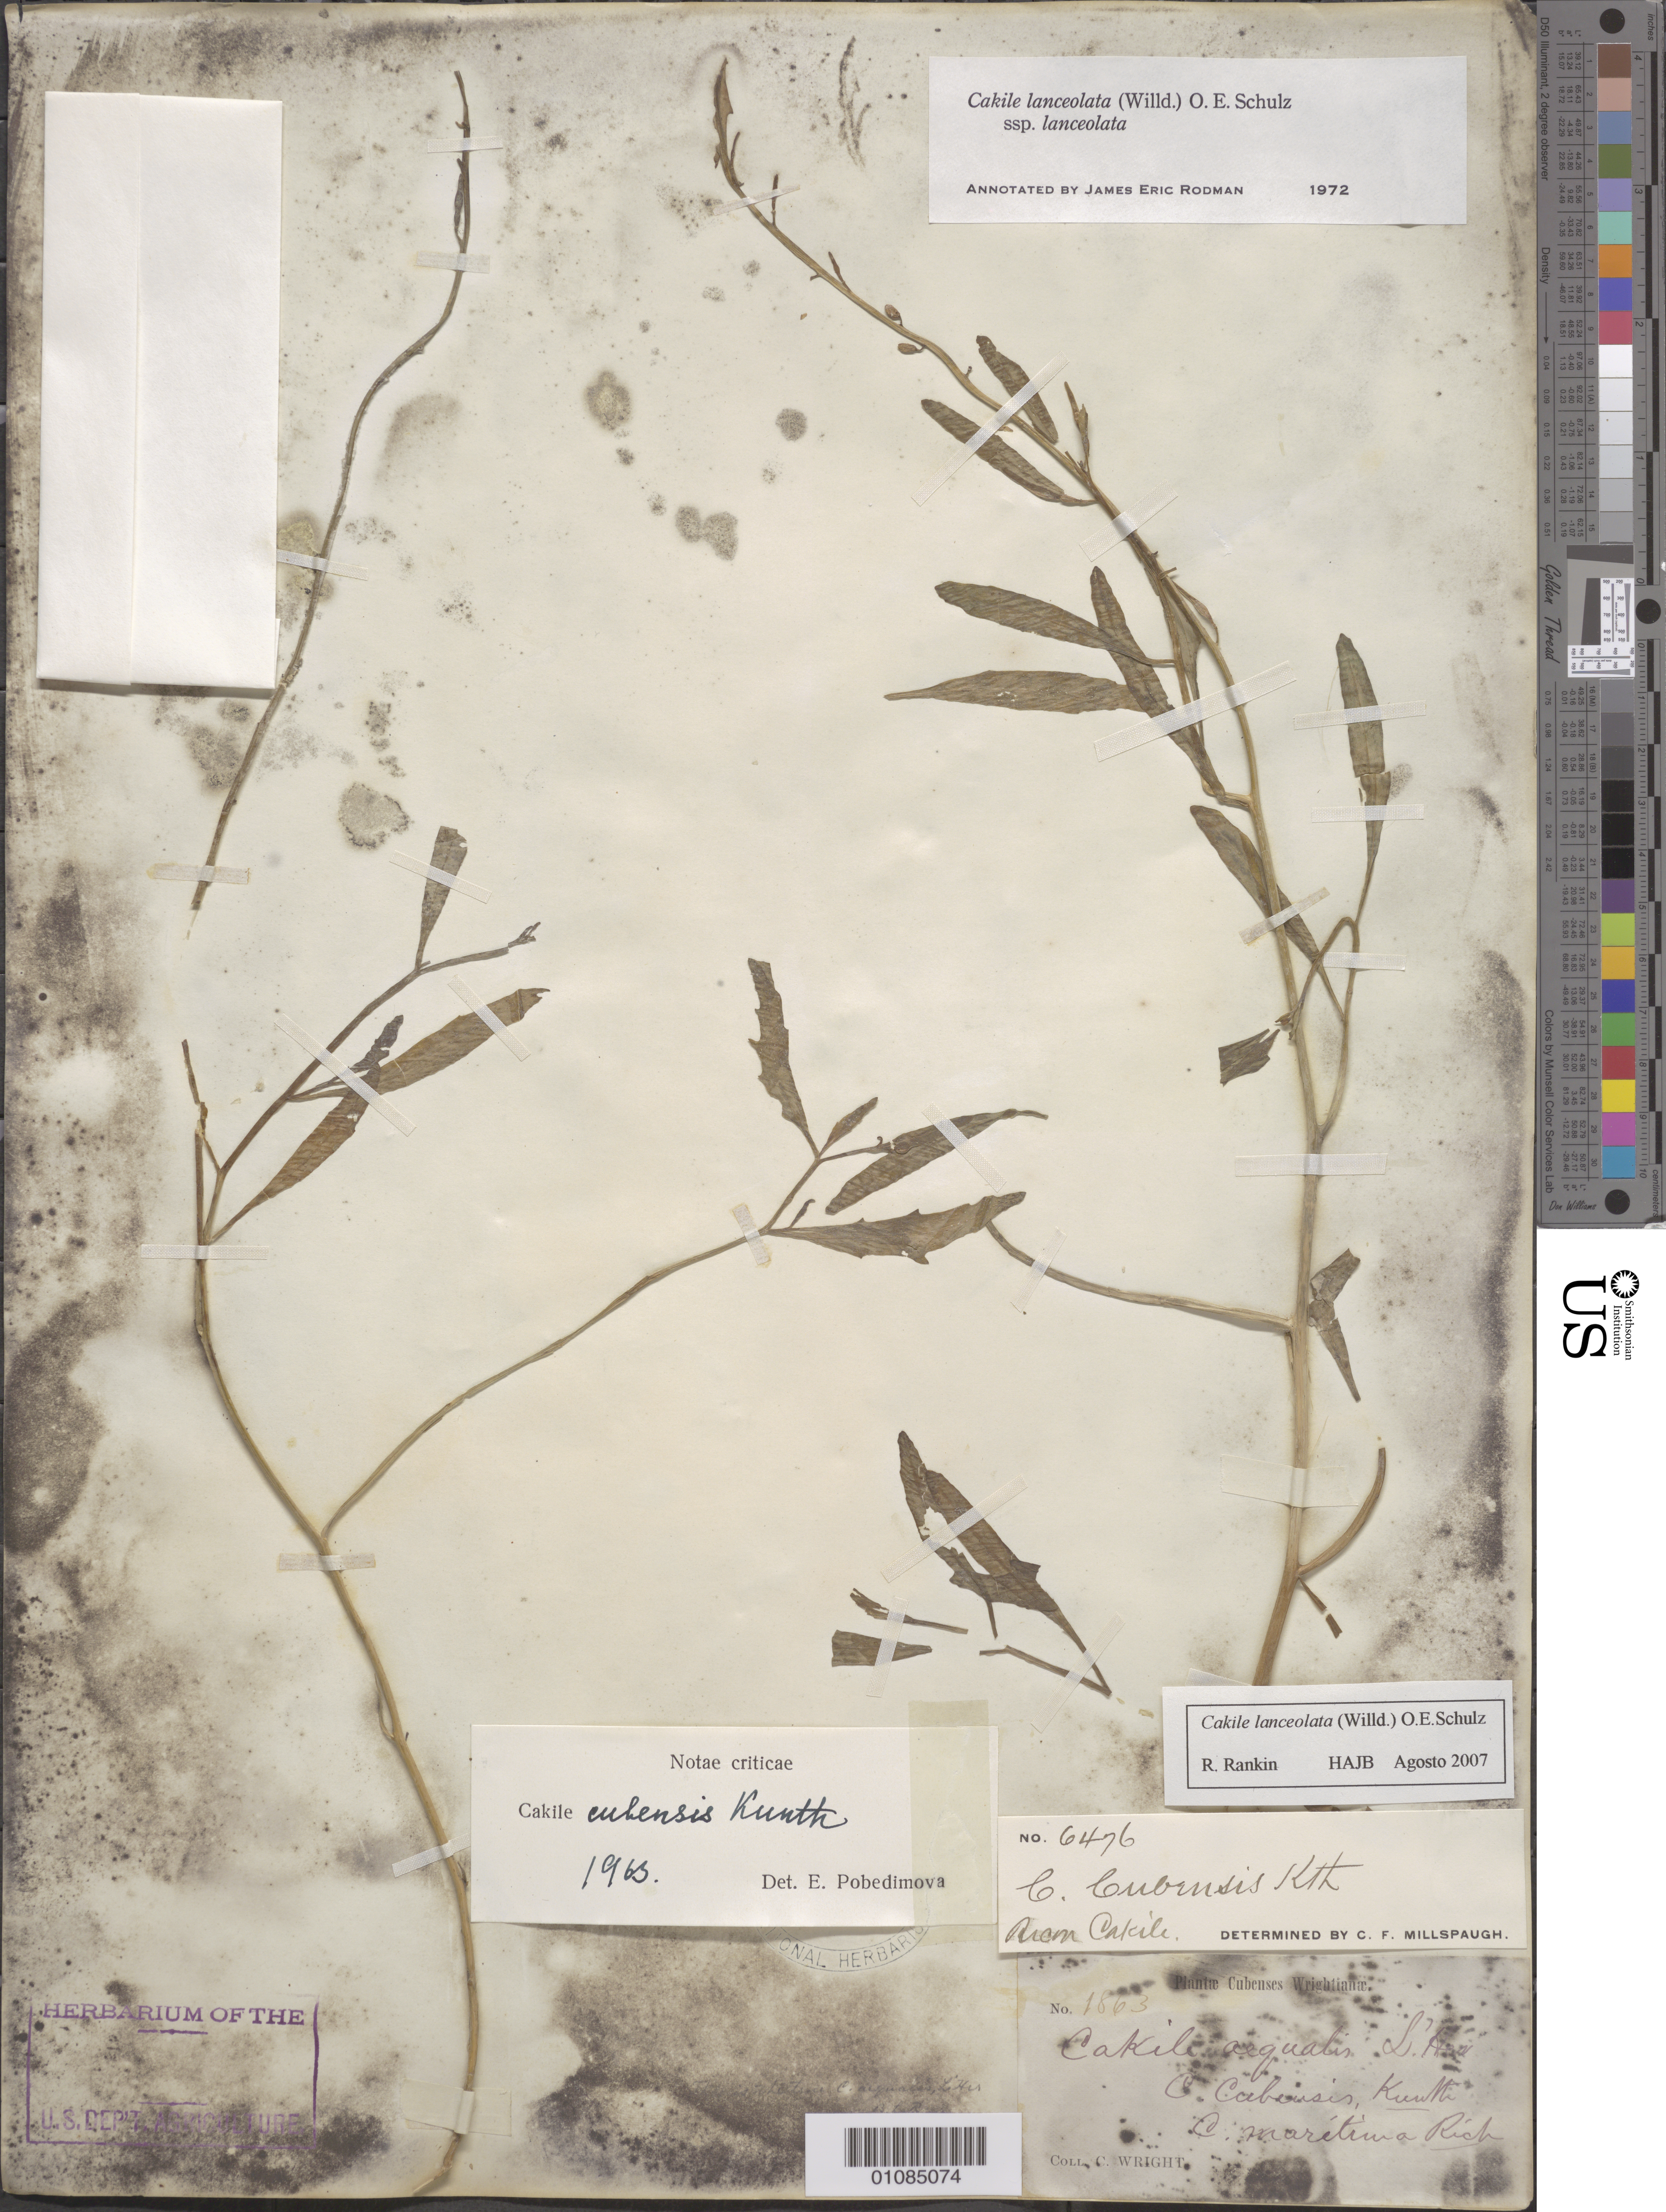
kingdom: Plantae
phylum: Tracheophyta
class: Magnoliopsida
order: Brassicales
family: Brassicaceae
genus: Cakile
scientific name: Cakile lanceolata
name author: (Willd.) O.E. Schulz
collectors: C. Wright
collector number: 1863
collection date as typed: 1800 to 1899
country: Cuba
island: Cuba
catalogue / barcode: US 6476